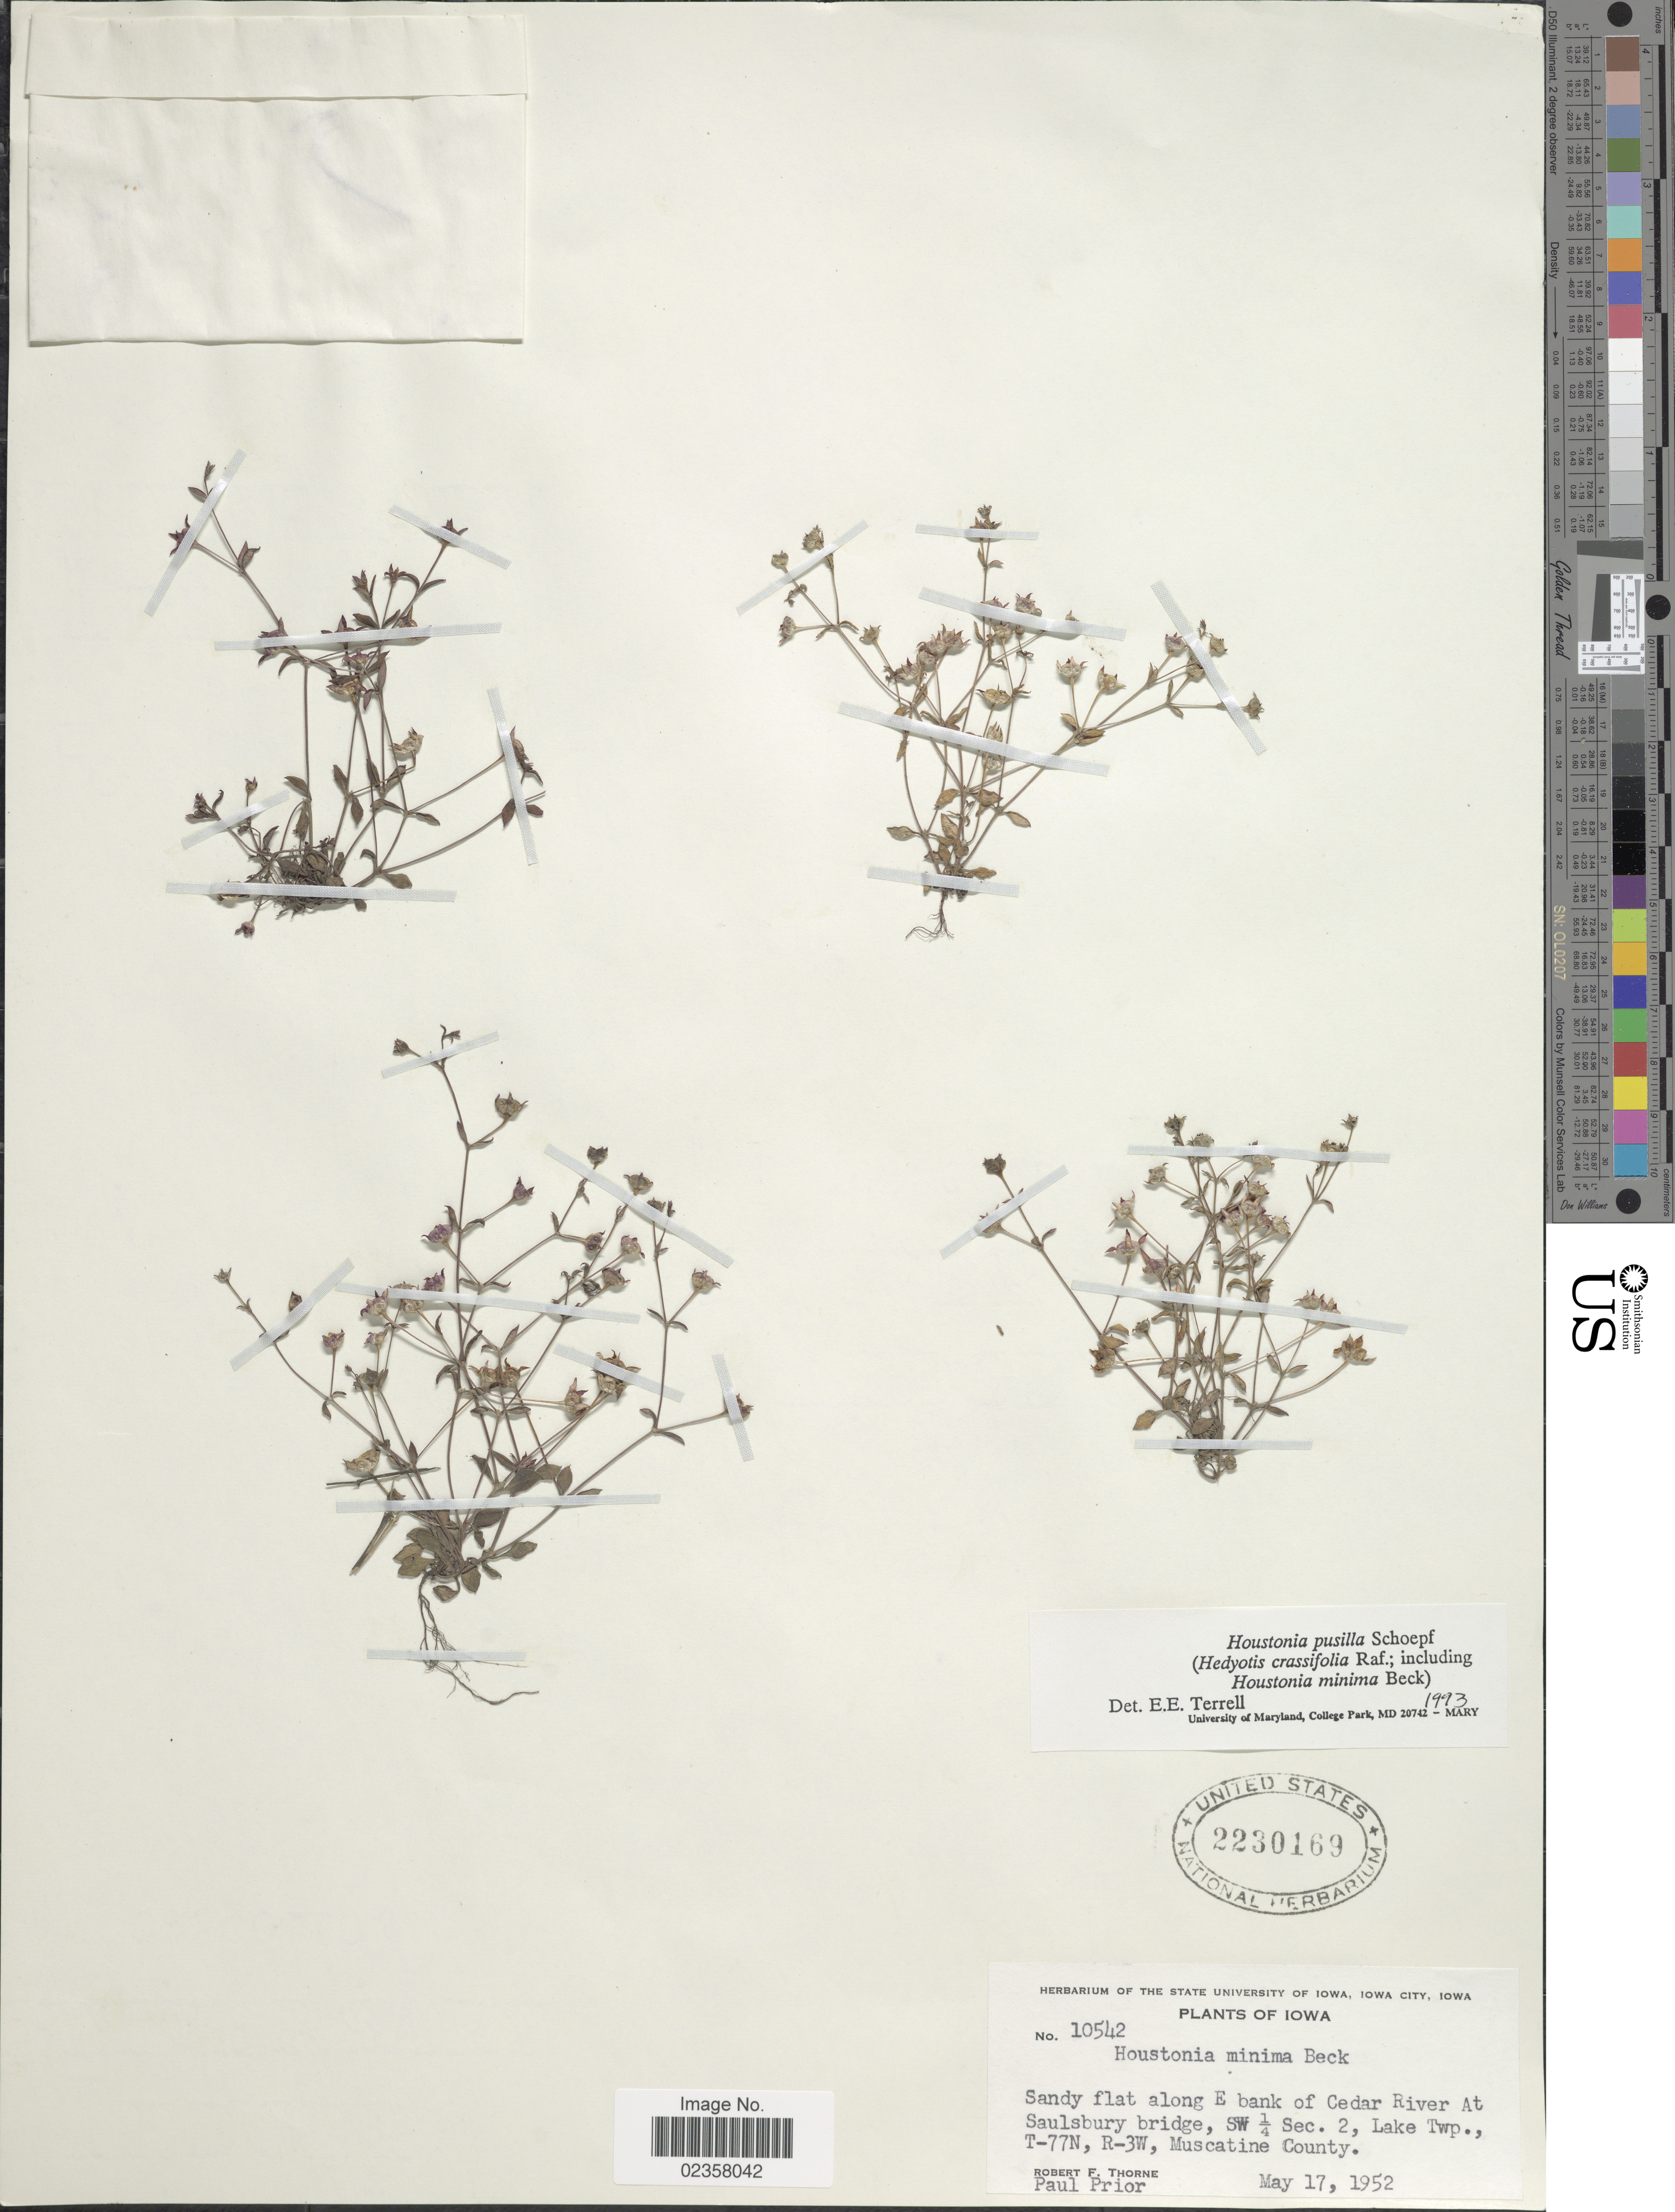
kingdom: Plantae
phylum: Tracheophyta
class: Magnoliopsida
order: Gentianales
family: Rubiaceae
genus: Houstonia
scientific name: Houstonia pusilla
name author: Schoepf.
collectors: R. Throne & P. Prior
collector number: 10542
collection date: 1952-05-17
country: United States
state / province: Iowa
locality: Along E bank of Cedar River At Saulsbury bridge, SW ¼ Sec. 2, Lake Twp., T-77N, R-3W, Muscatine County.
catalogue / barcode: US 2230169